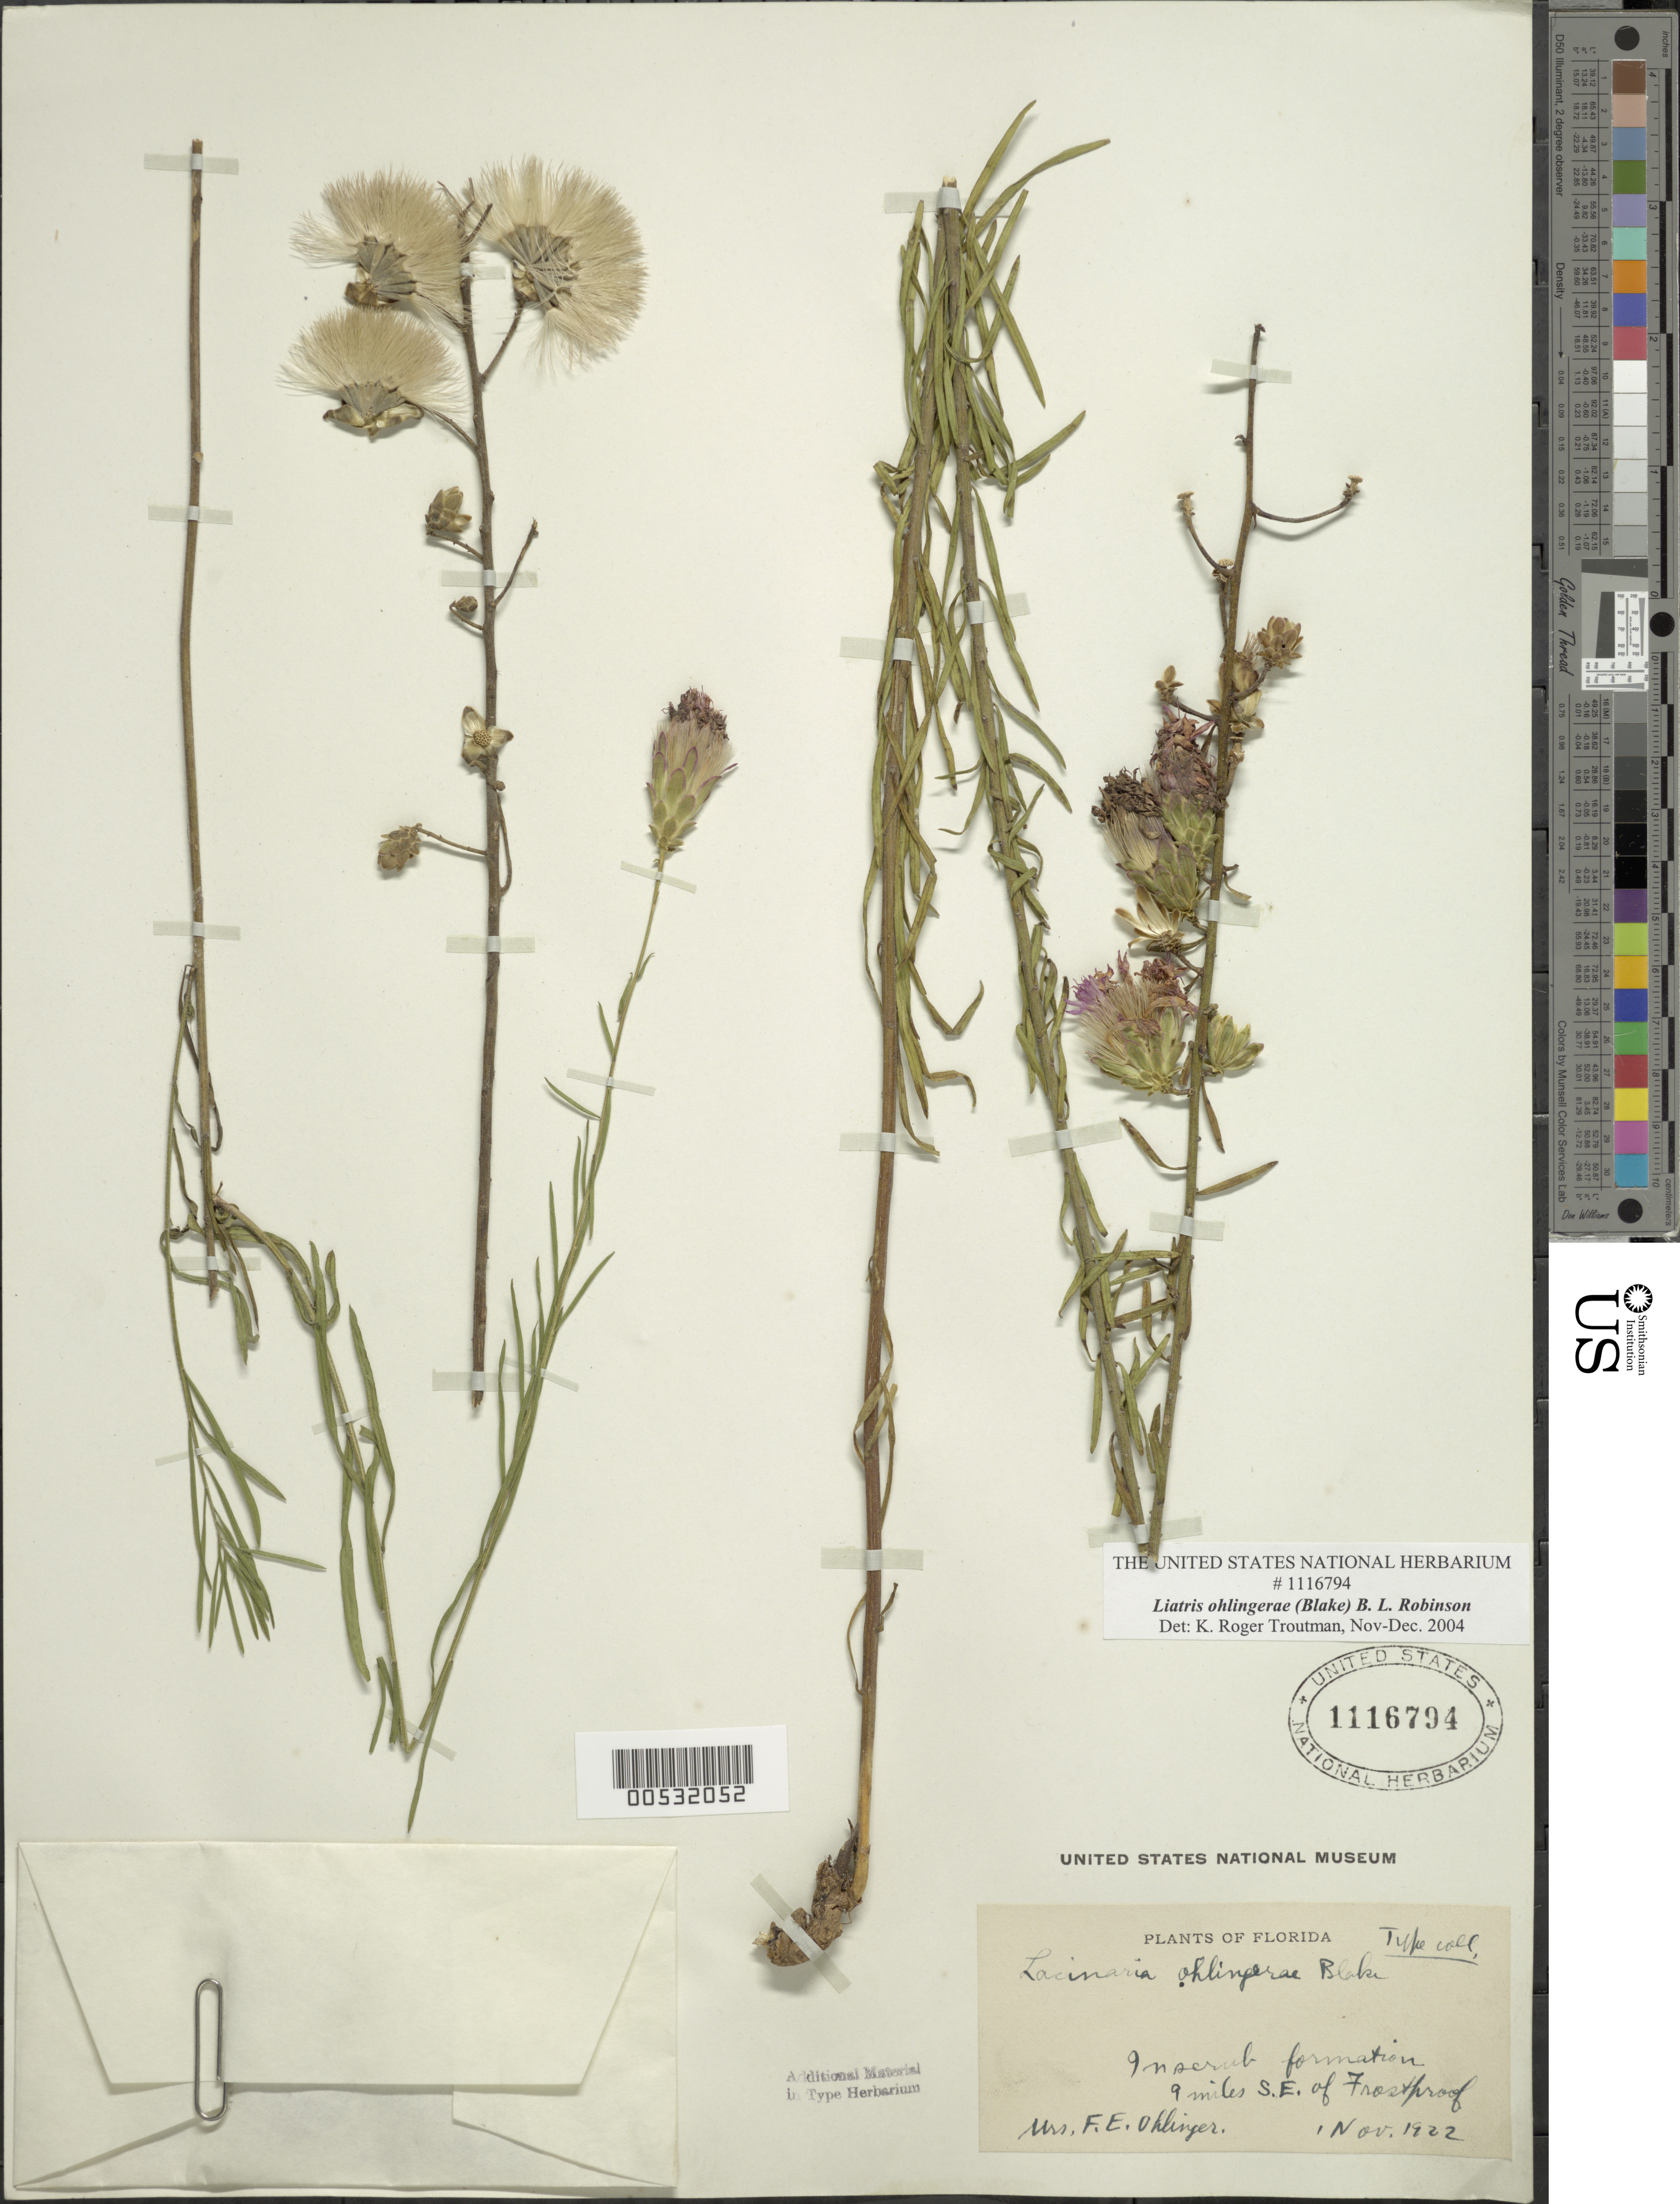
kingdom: Plantae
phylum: Tracheophyta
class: Magnoliopsida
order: Asterales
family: Asteraceae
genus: Liatris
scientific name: Liatris ohlingerae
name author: (S.F. Blake) B.L. Rob.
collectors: F. Ohlinger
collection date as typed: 01 Nov 1922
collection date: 1922-11-01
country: United States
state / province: Florida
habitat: In scrub formation.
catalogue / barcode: US 1116794